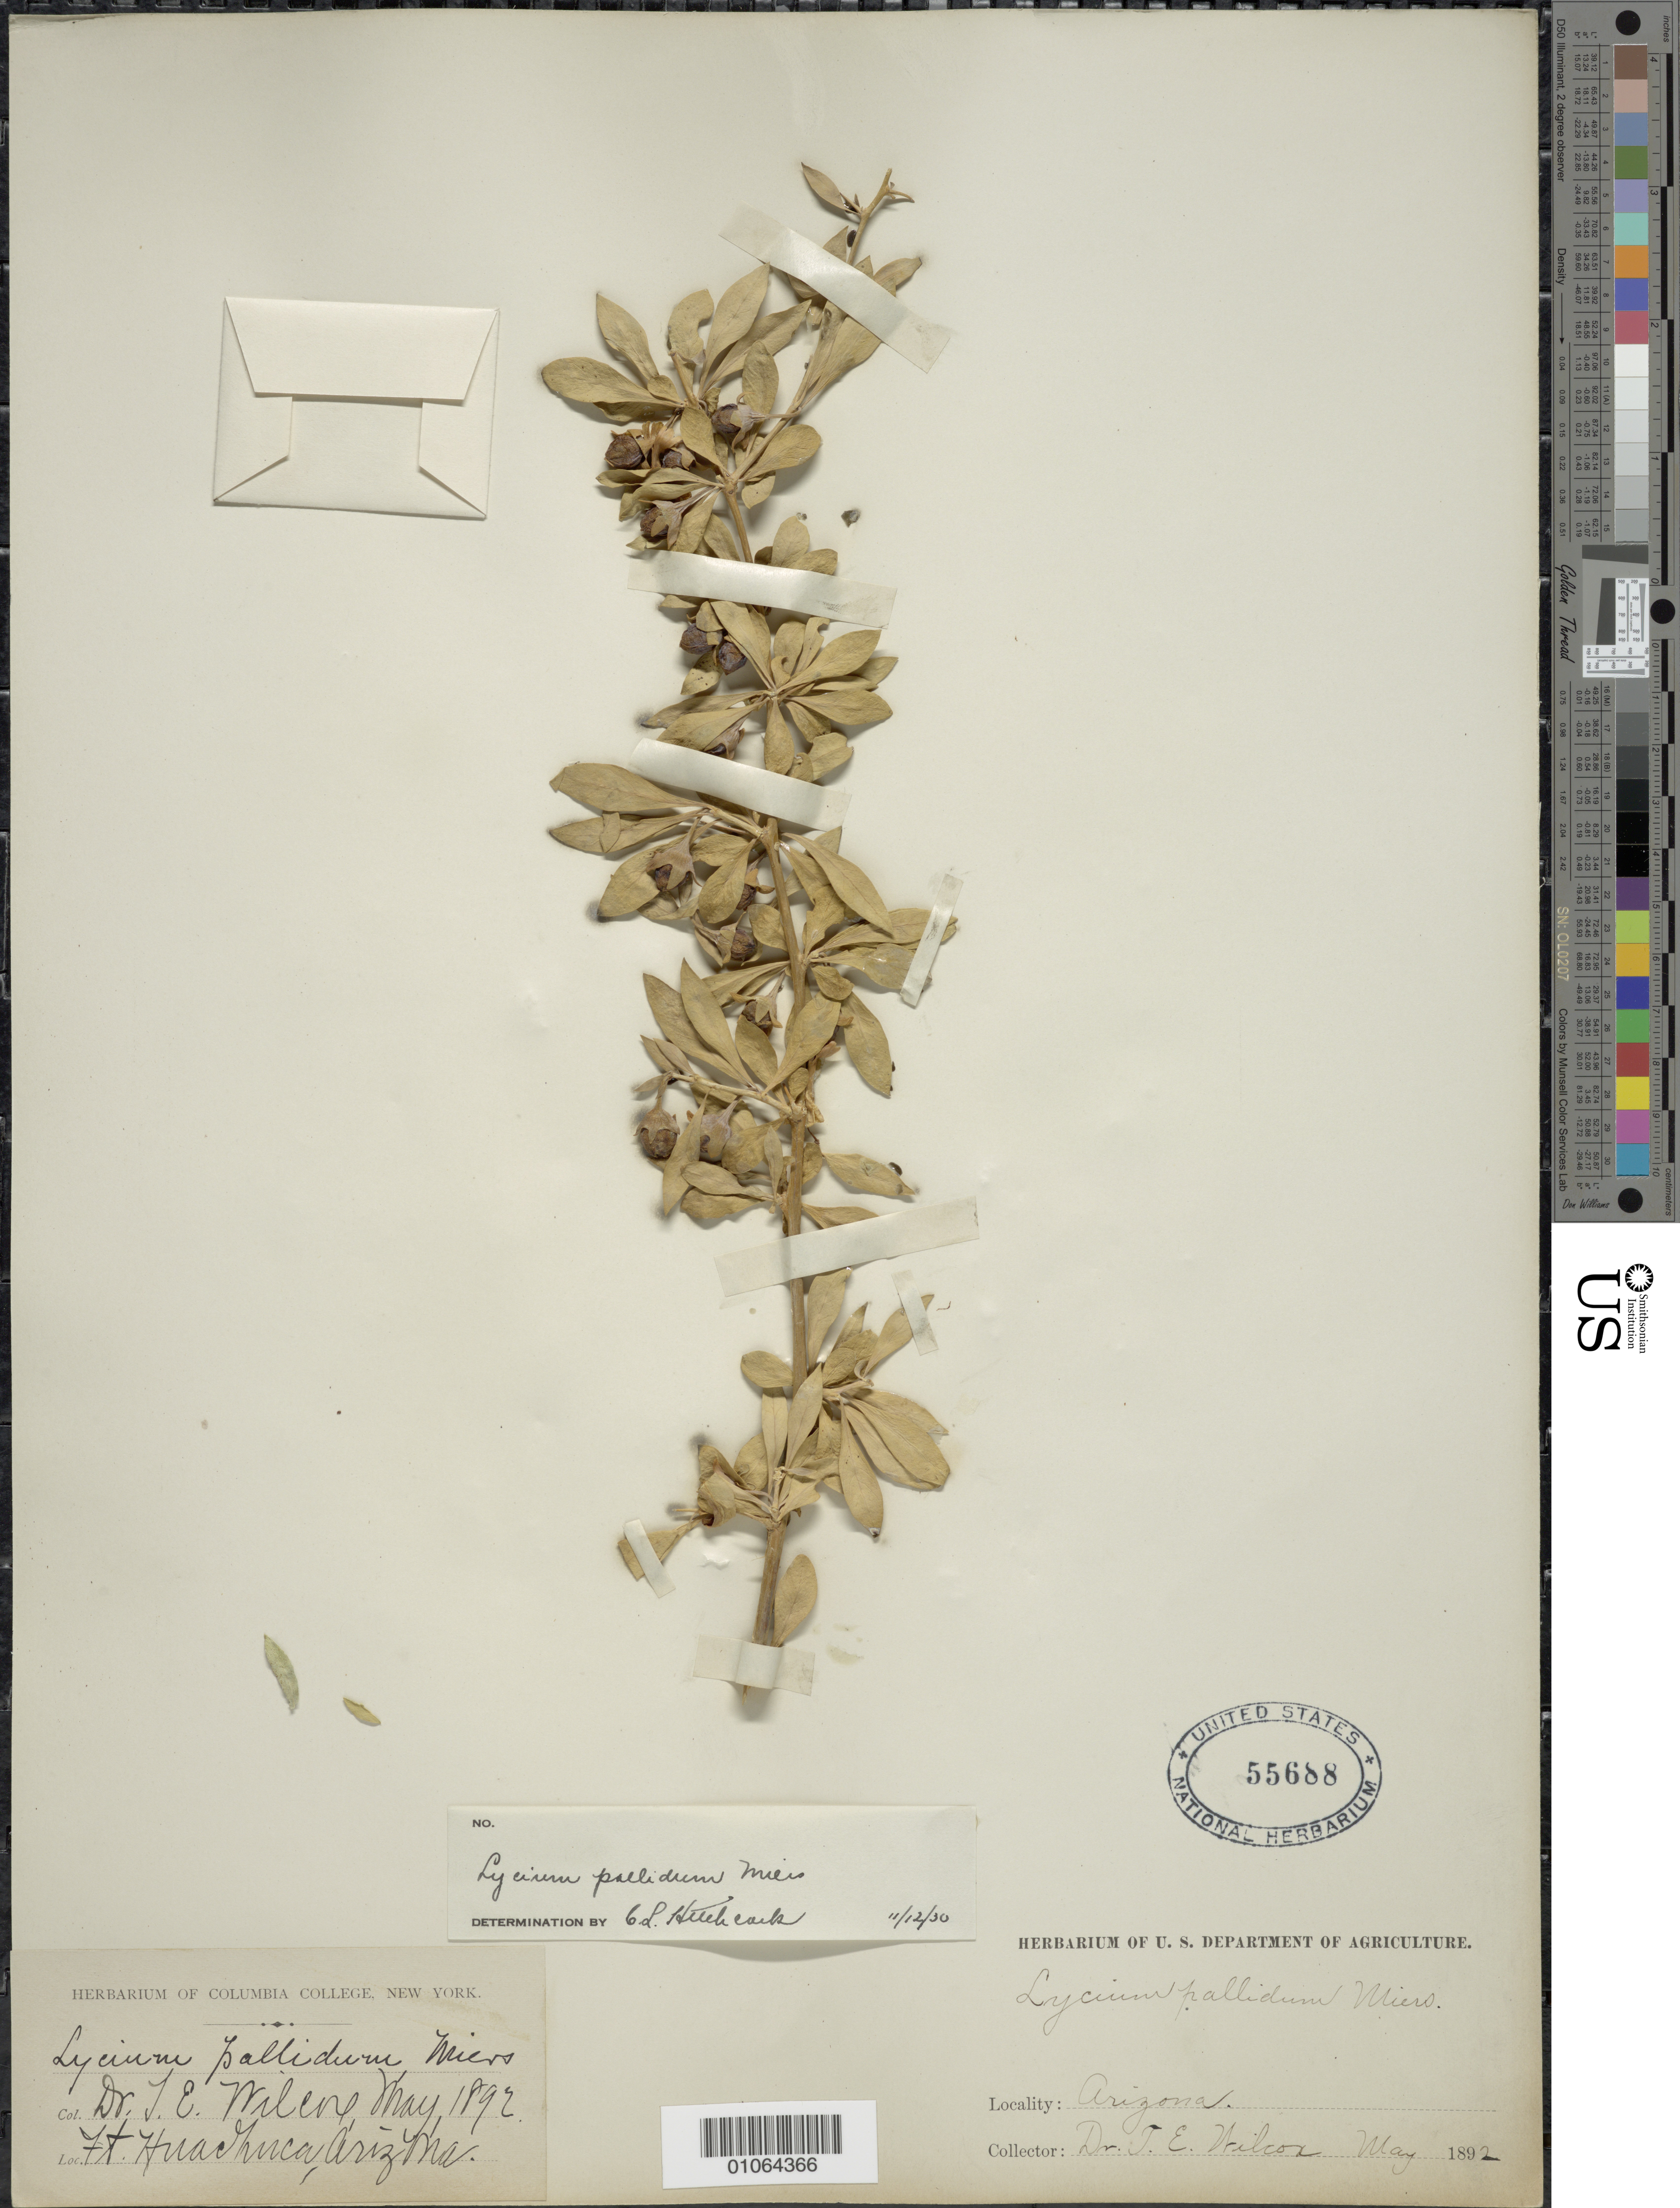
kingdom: Plantae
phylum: Tracheophyta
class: Magnoliopsida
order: Solanales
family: Solanaceae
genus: Lycium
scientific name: Lycium pallidum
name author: Miers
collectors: T. E. Wilcox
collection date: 1892-05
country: United States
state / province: Arizona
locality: Ft. Huachuca.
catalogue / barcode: US 55688